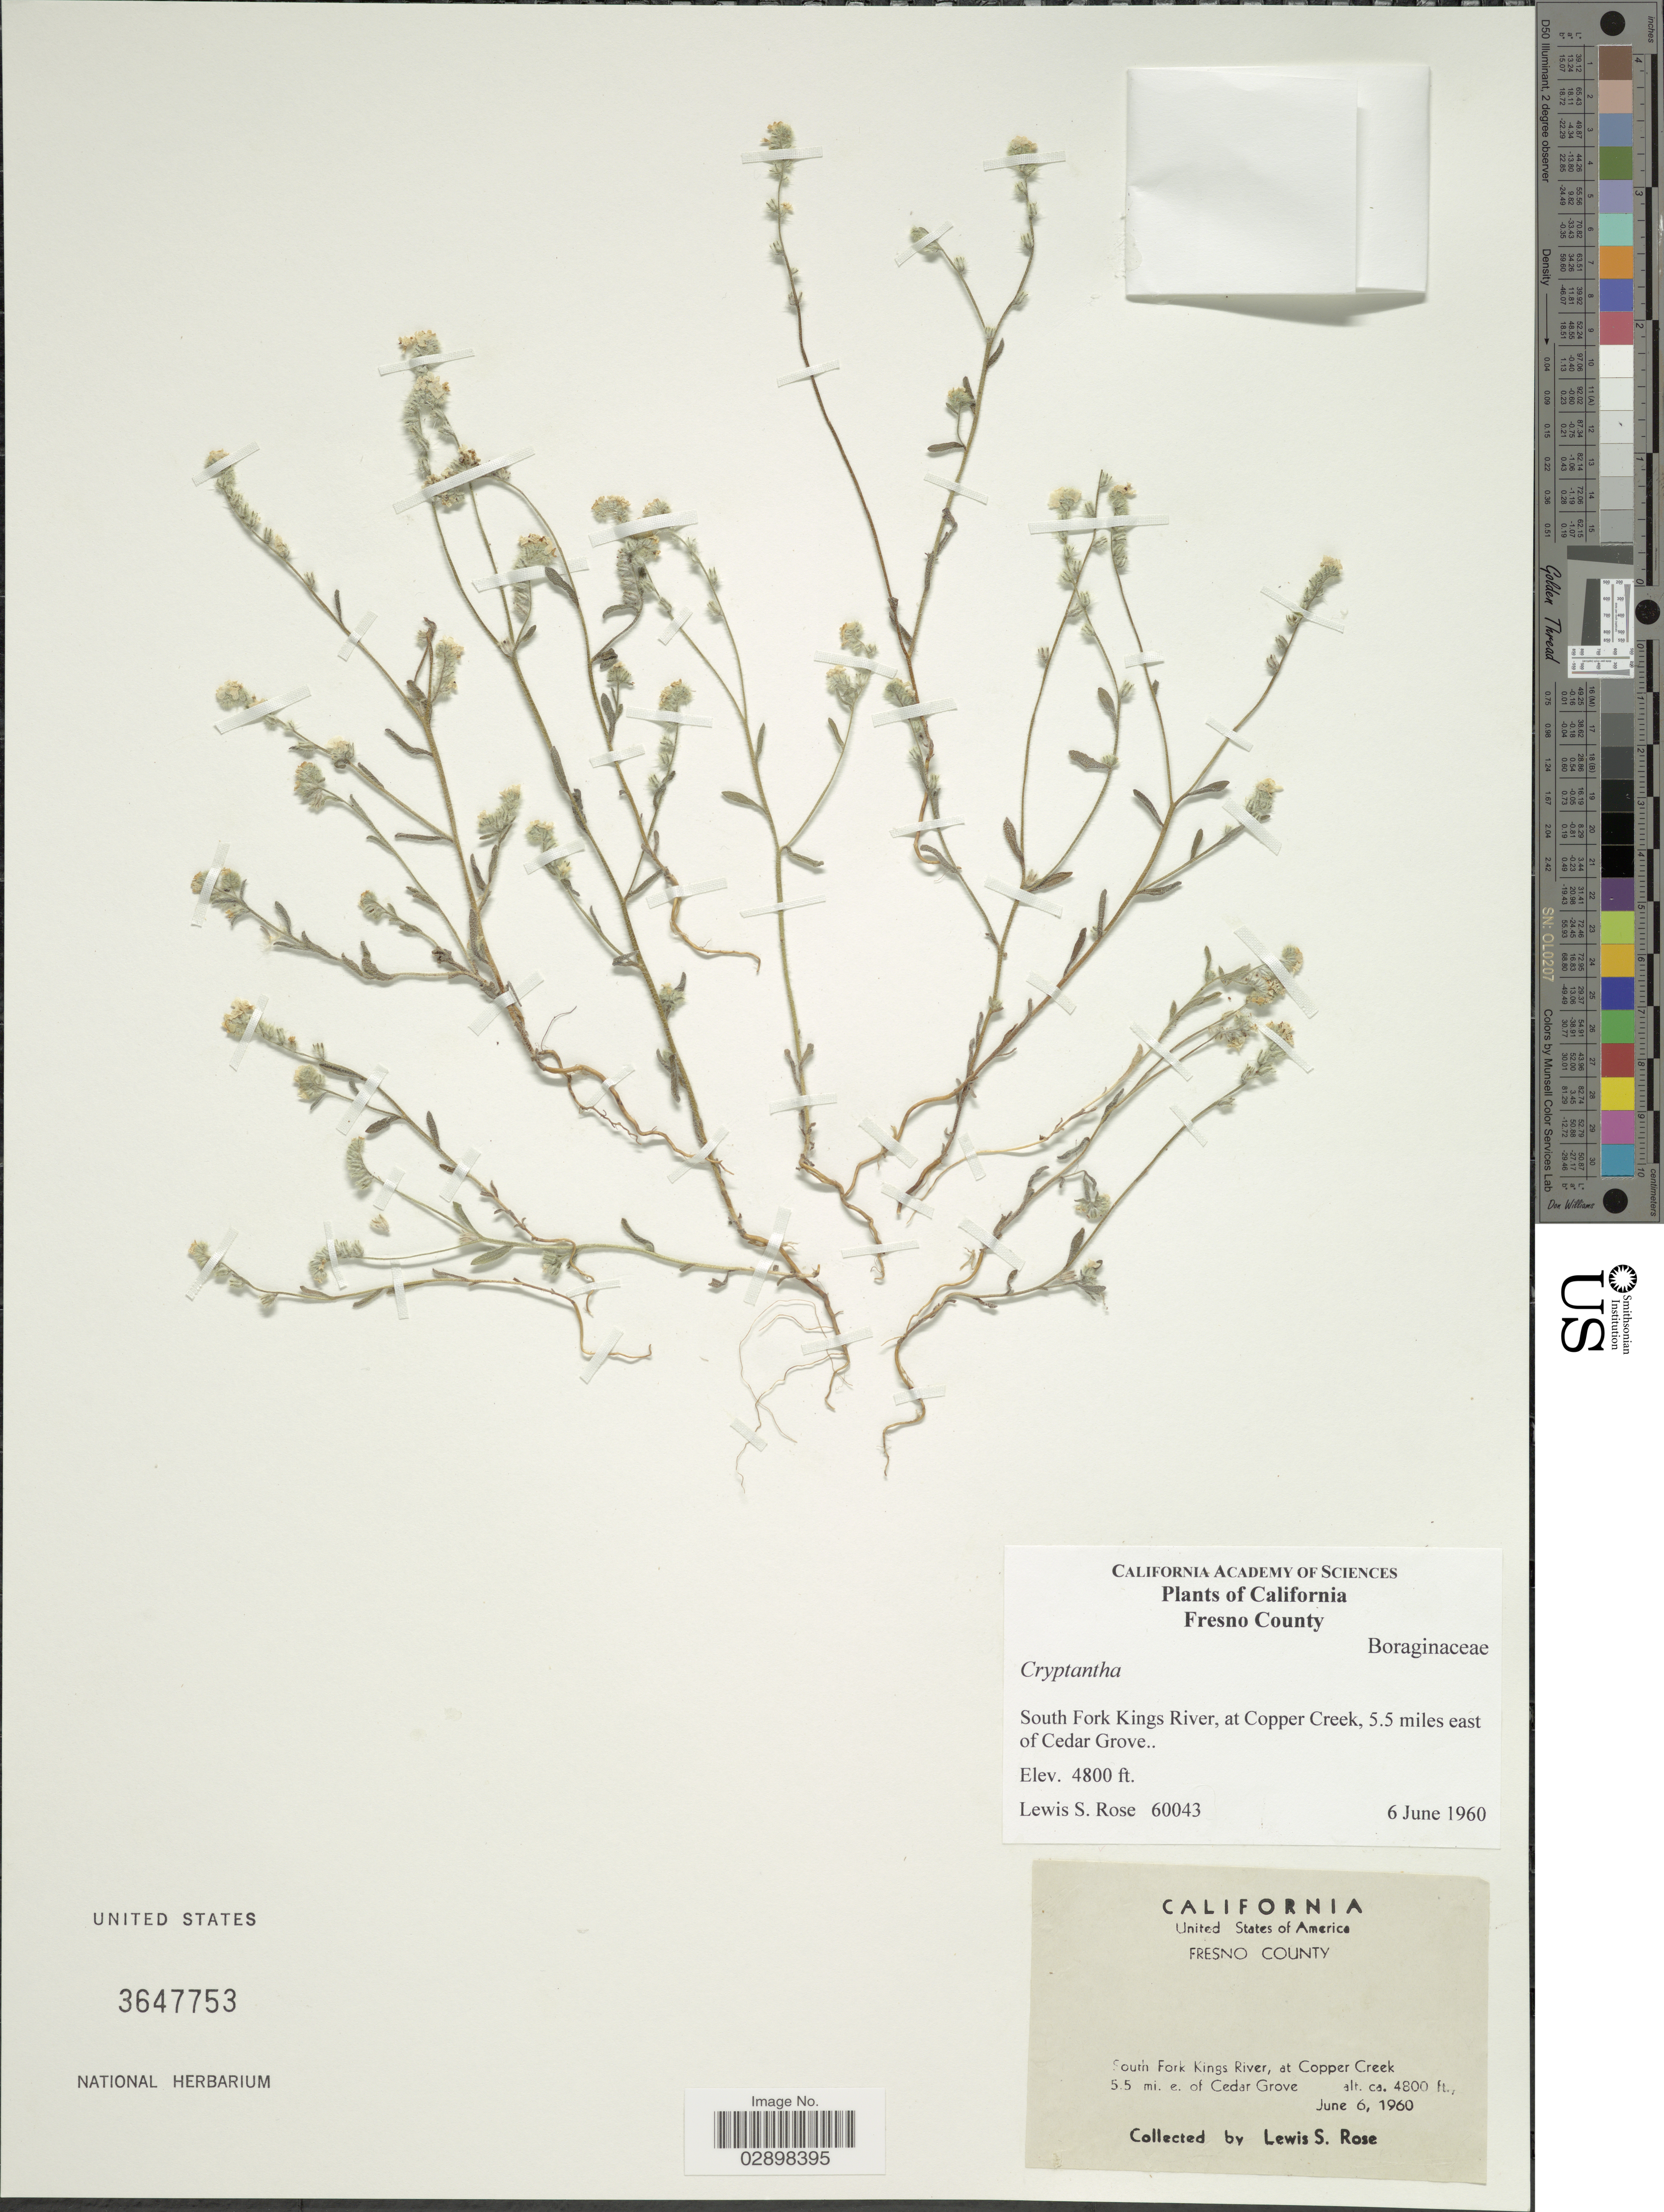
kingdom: Plantae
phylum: Tracheophyta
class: Magnoliopsida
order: Boraginales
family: Boraginaceae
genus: Cryptantha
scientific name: Cryptantha sp.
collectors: L. S. Rose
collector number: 60043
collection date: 1960-06-06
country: United States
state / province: California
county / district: Fresno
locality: Fresno County, South Fork Kings River, at Copper Creek, 5.5 miles east of Cedar Grove.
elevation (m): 1463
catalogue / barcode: US 3647753